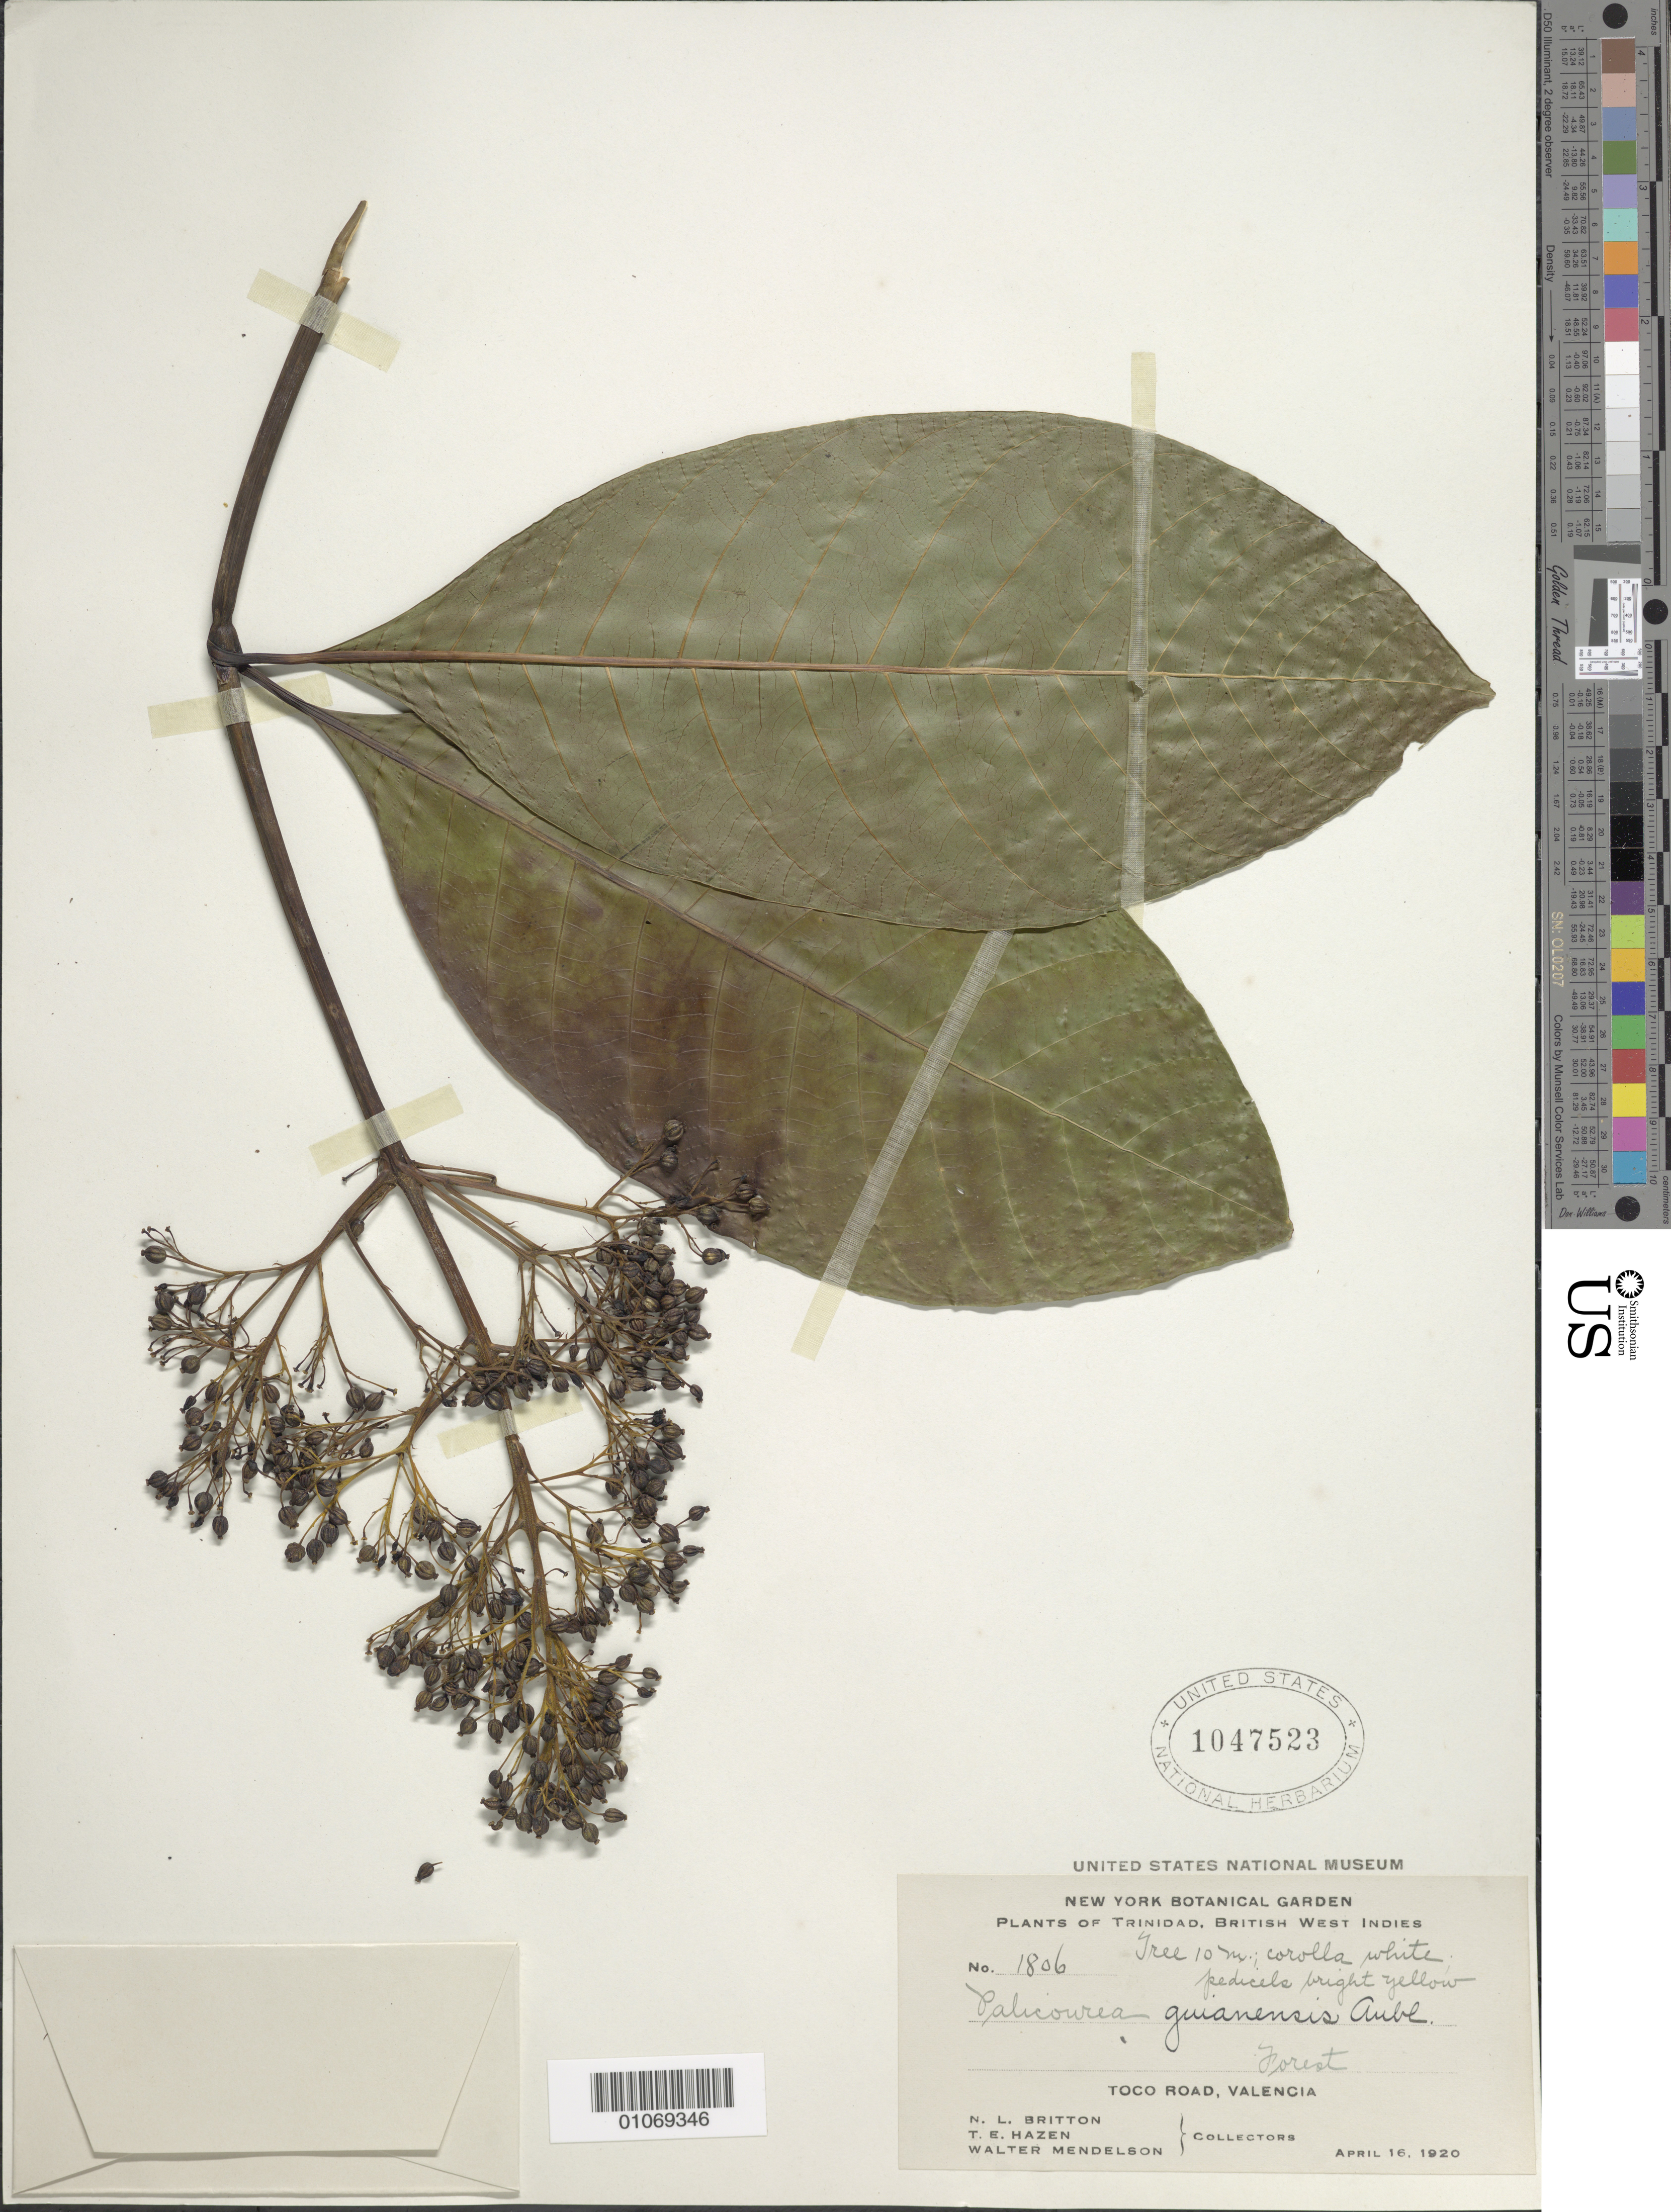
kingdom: Plantae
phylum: Tracheophyta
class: Magnoliopsida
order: Gentianales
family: Rubiaceae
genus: Palicourea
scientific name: Palicourea guianensis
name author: Aubl.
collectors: N. Britton, T. E. Hazen & W. Mendelson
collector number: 1806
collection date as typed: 16 Apr 1920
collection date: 1920-04-16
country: Trinidad and Tobago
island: Trinidad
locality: Toco Road, Valencia. Forest.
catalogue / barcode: US 1047523